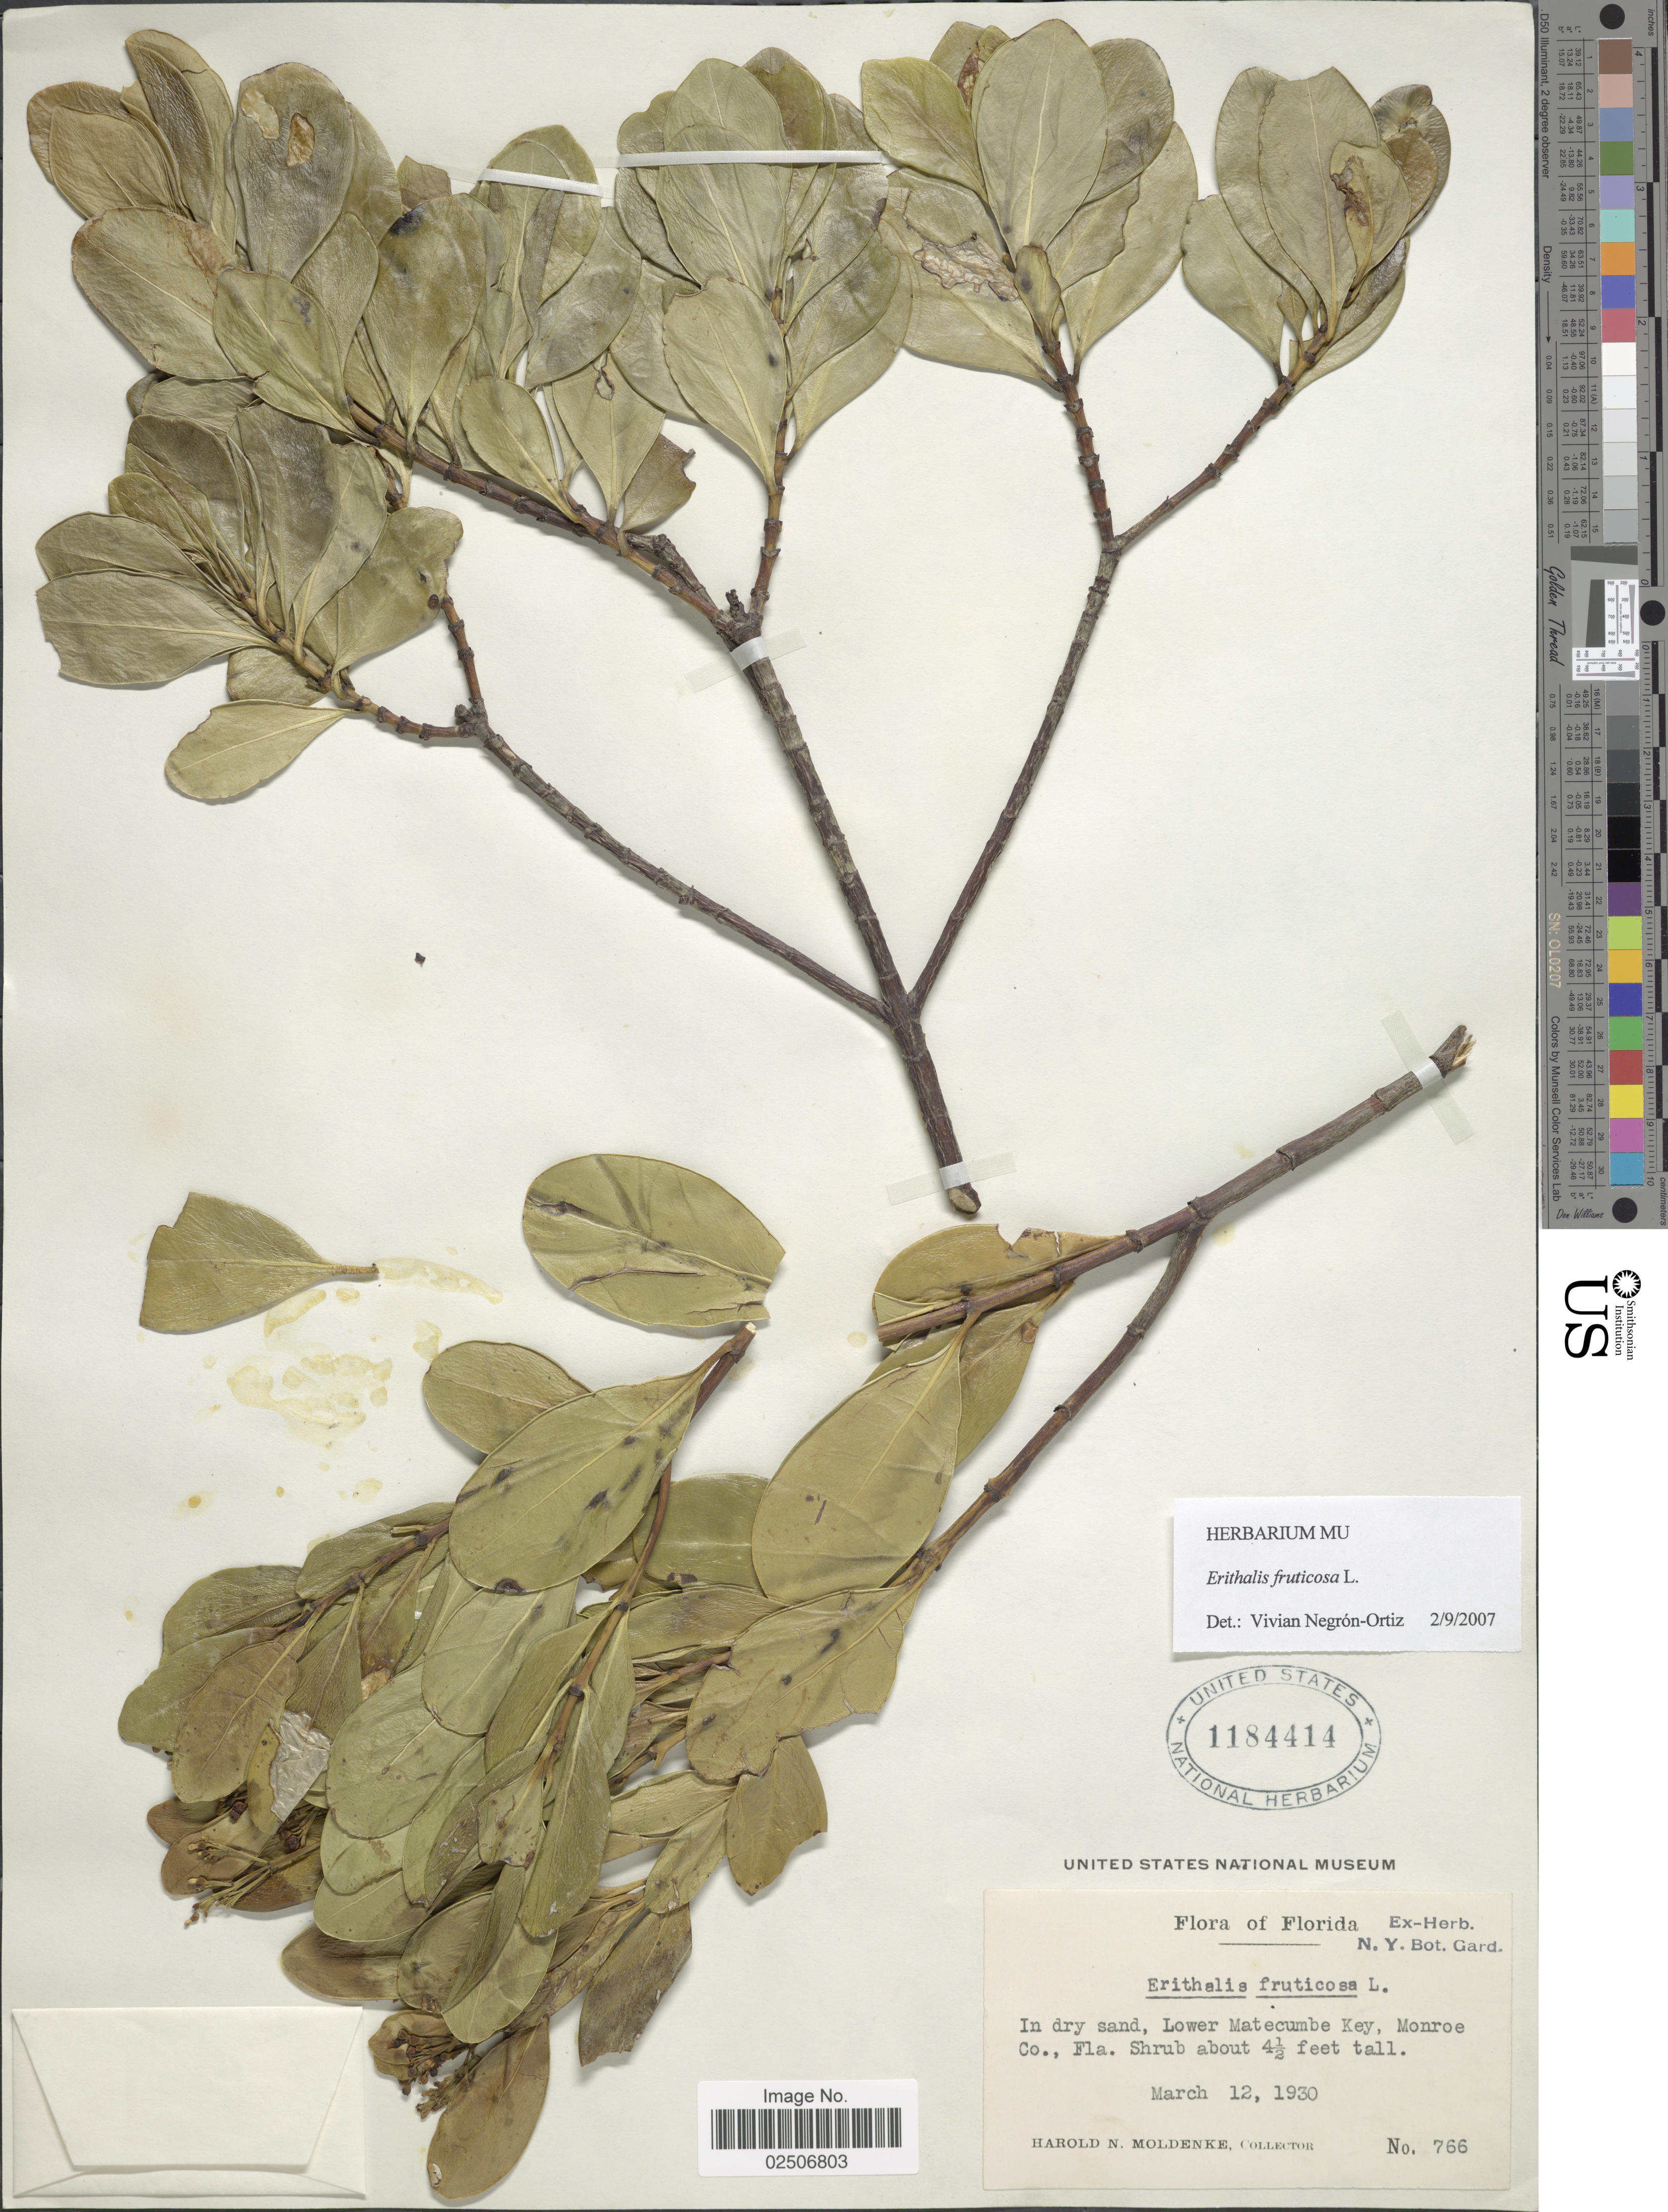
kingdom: Plantae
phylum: Tracheophyta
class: Magnoliopsida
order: Gentianales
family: Rubiaceae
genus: Erithalis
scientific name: Erithalis fruticosa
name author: L.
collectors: H. N. Moldenke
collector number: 766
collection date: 1930-03-12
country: United States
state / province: Florida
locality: In dry sand, Lower Matecumbe Key, Monroe Co.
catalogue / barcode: US 1184414